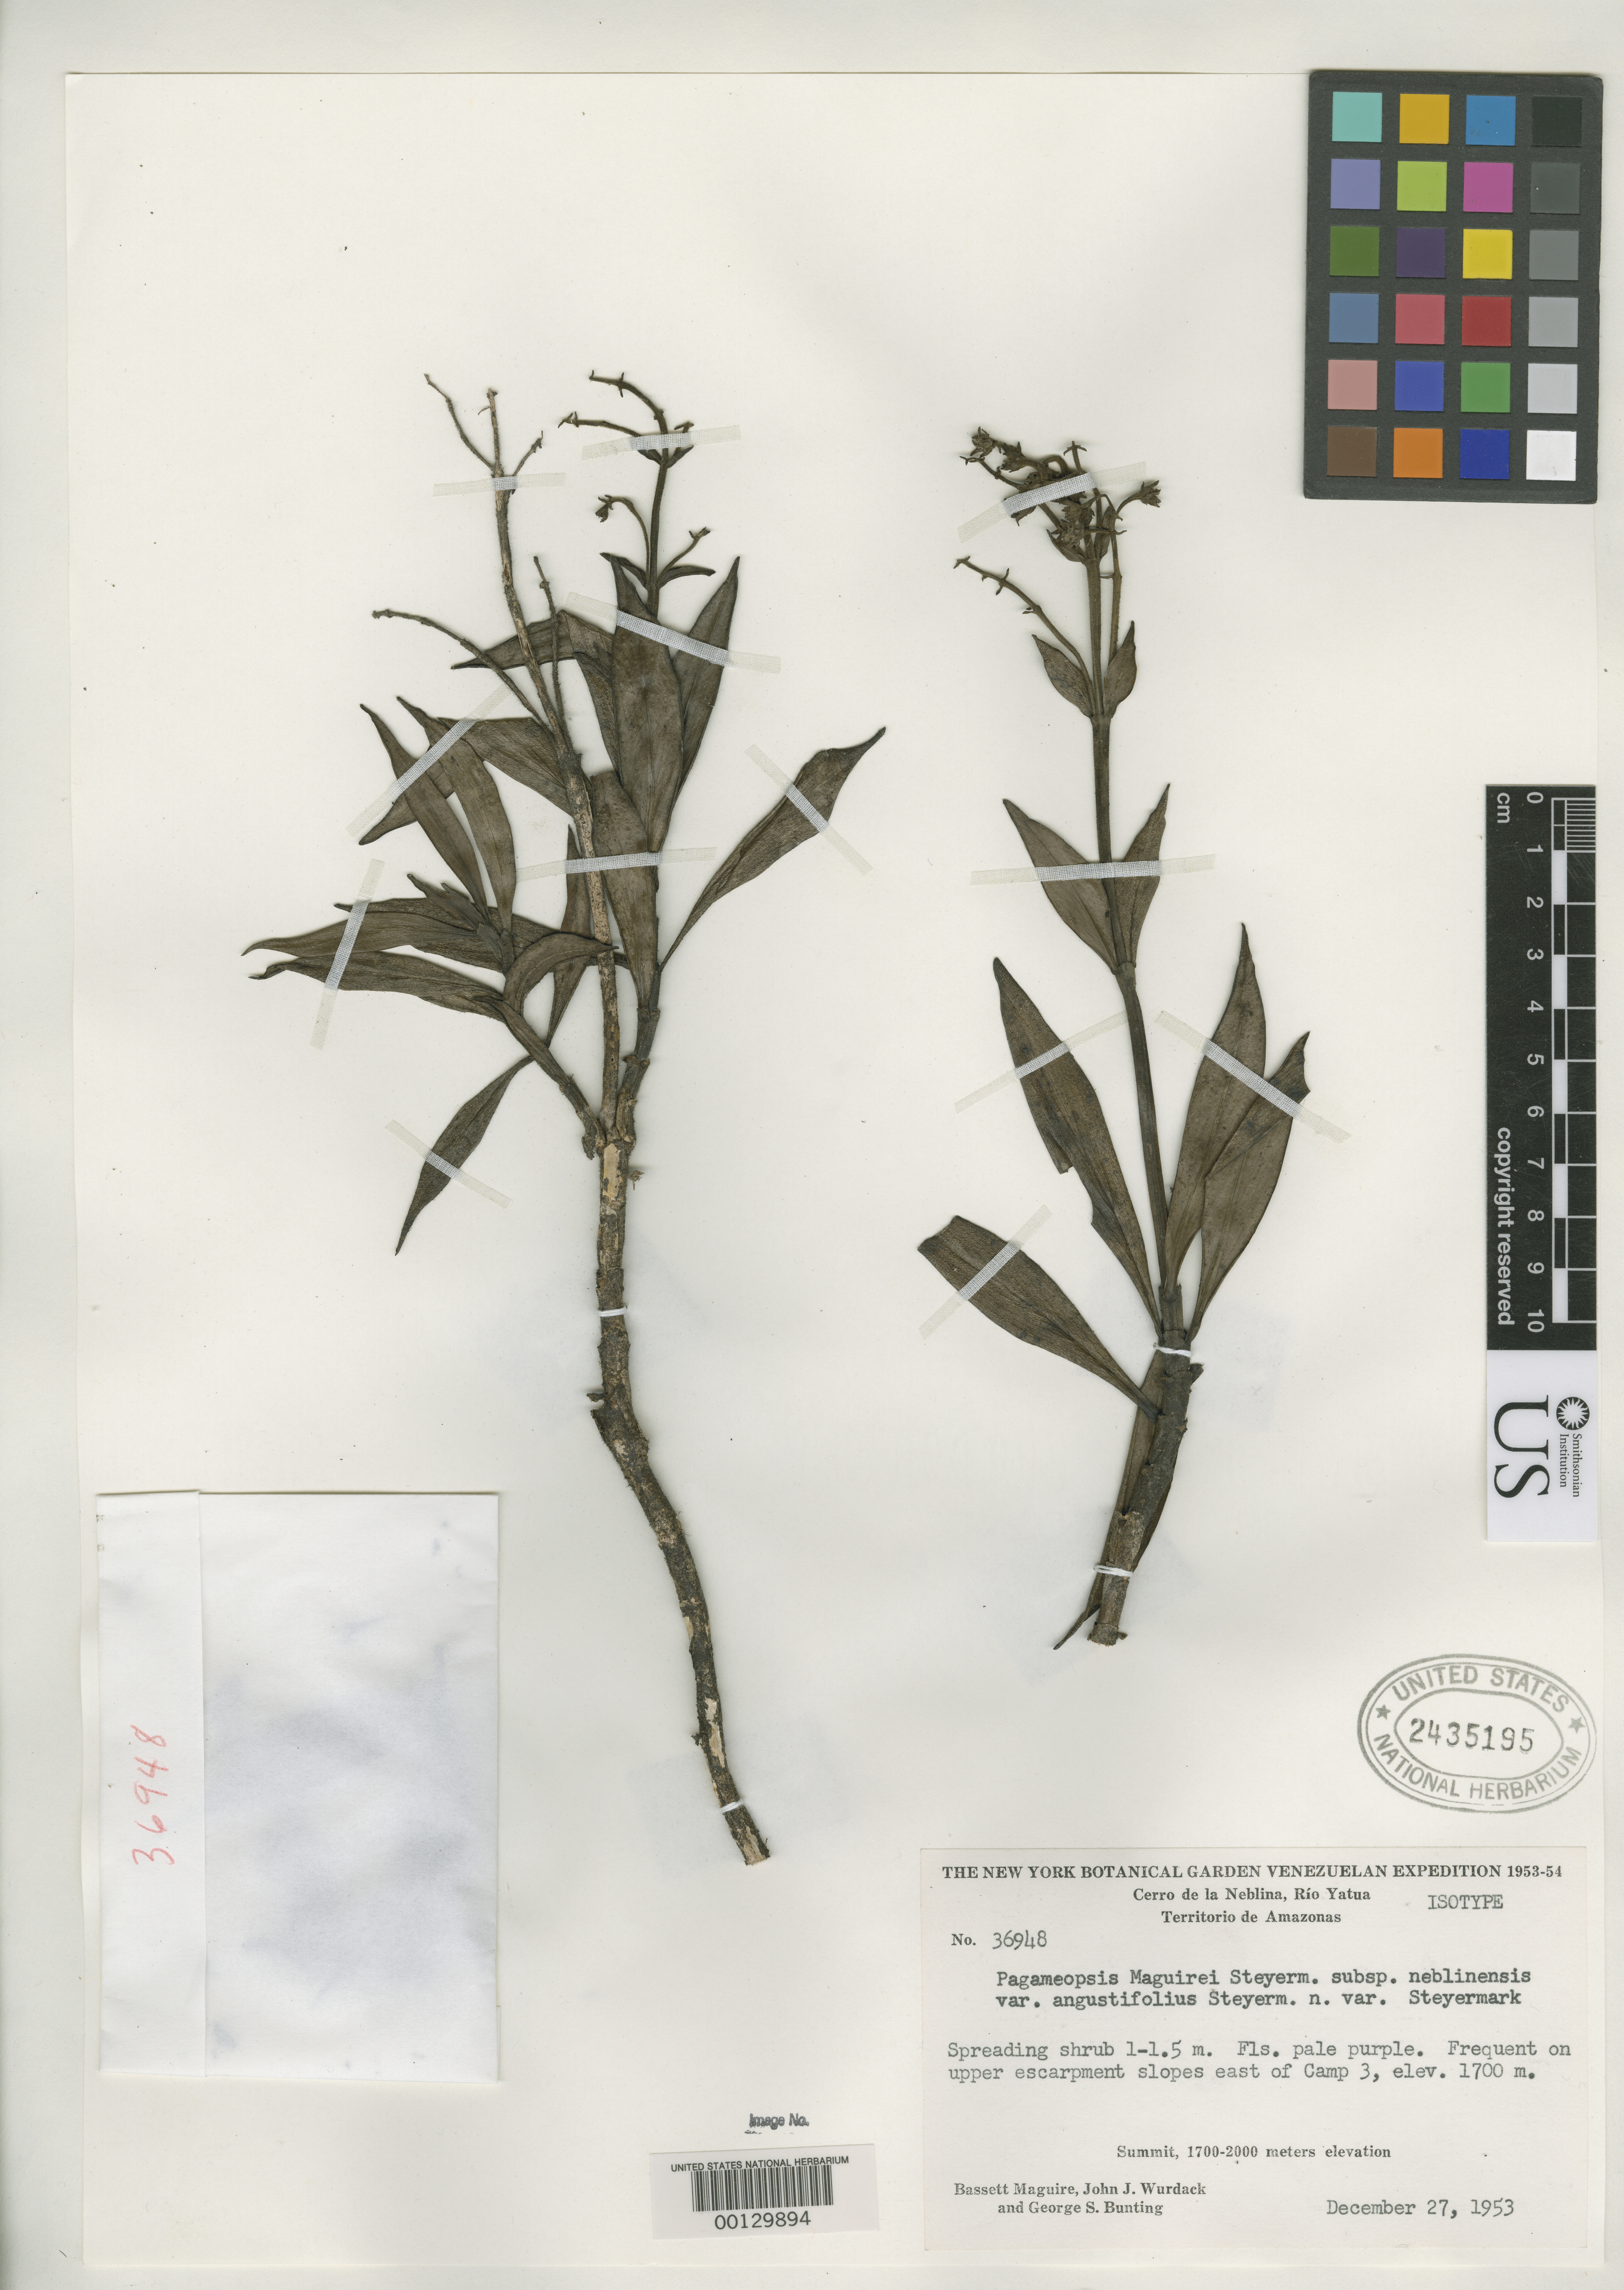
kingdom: Plantae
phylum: Tracheophyta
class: Magnoliopsida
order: Gentianales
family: Rubiaceae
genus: Pagameopsis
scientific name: Pagameopsis maguirei subsp. neblinensis var. angustifolius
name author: Steyerm.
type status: Isotype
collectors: B. Maguire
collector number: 36948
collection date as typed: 27 Dec 1953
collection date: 1953-12-27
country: Venezuela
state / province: Amazonas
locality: Cerro Neblina.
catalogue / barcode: US 2435195